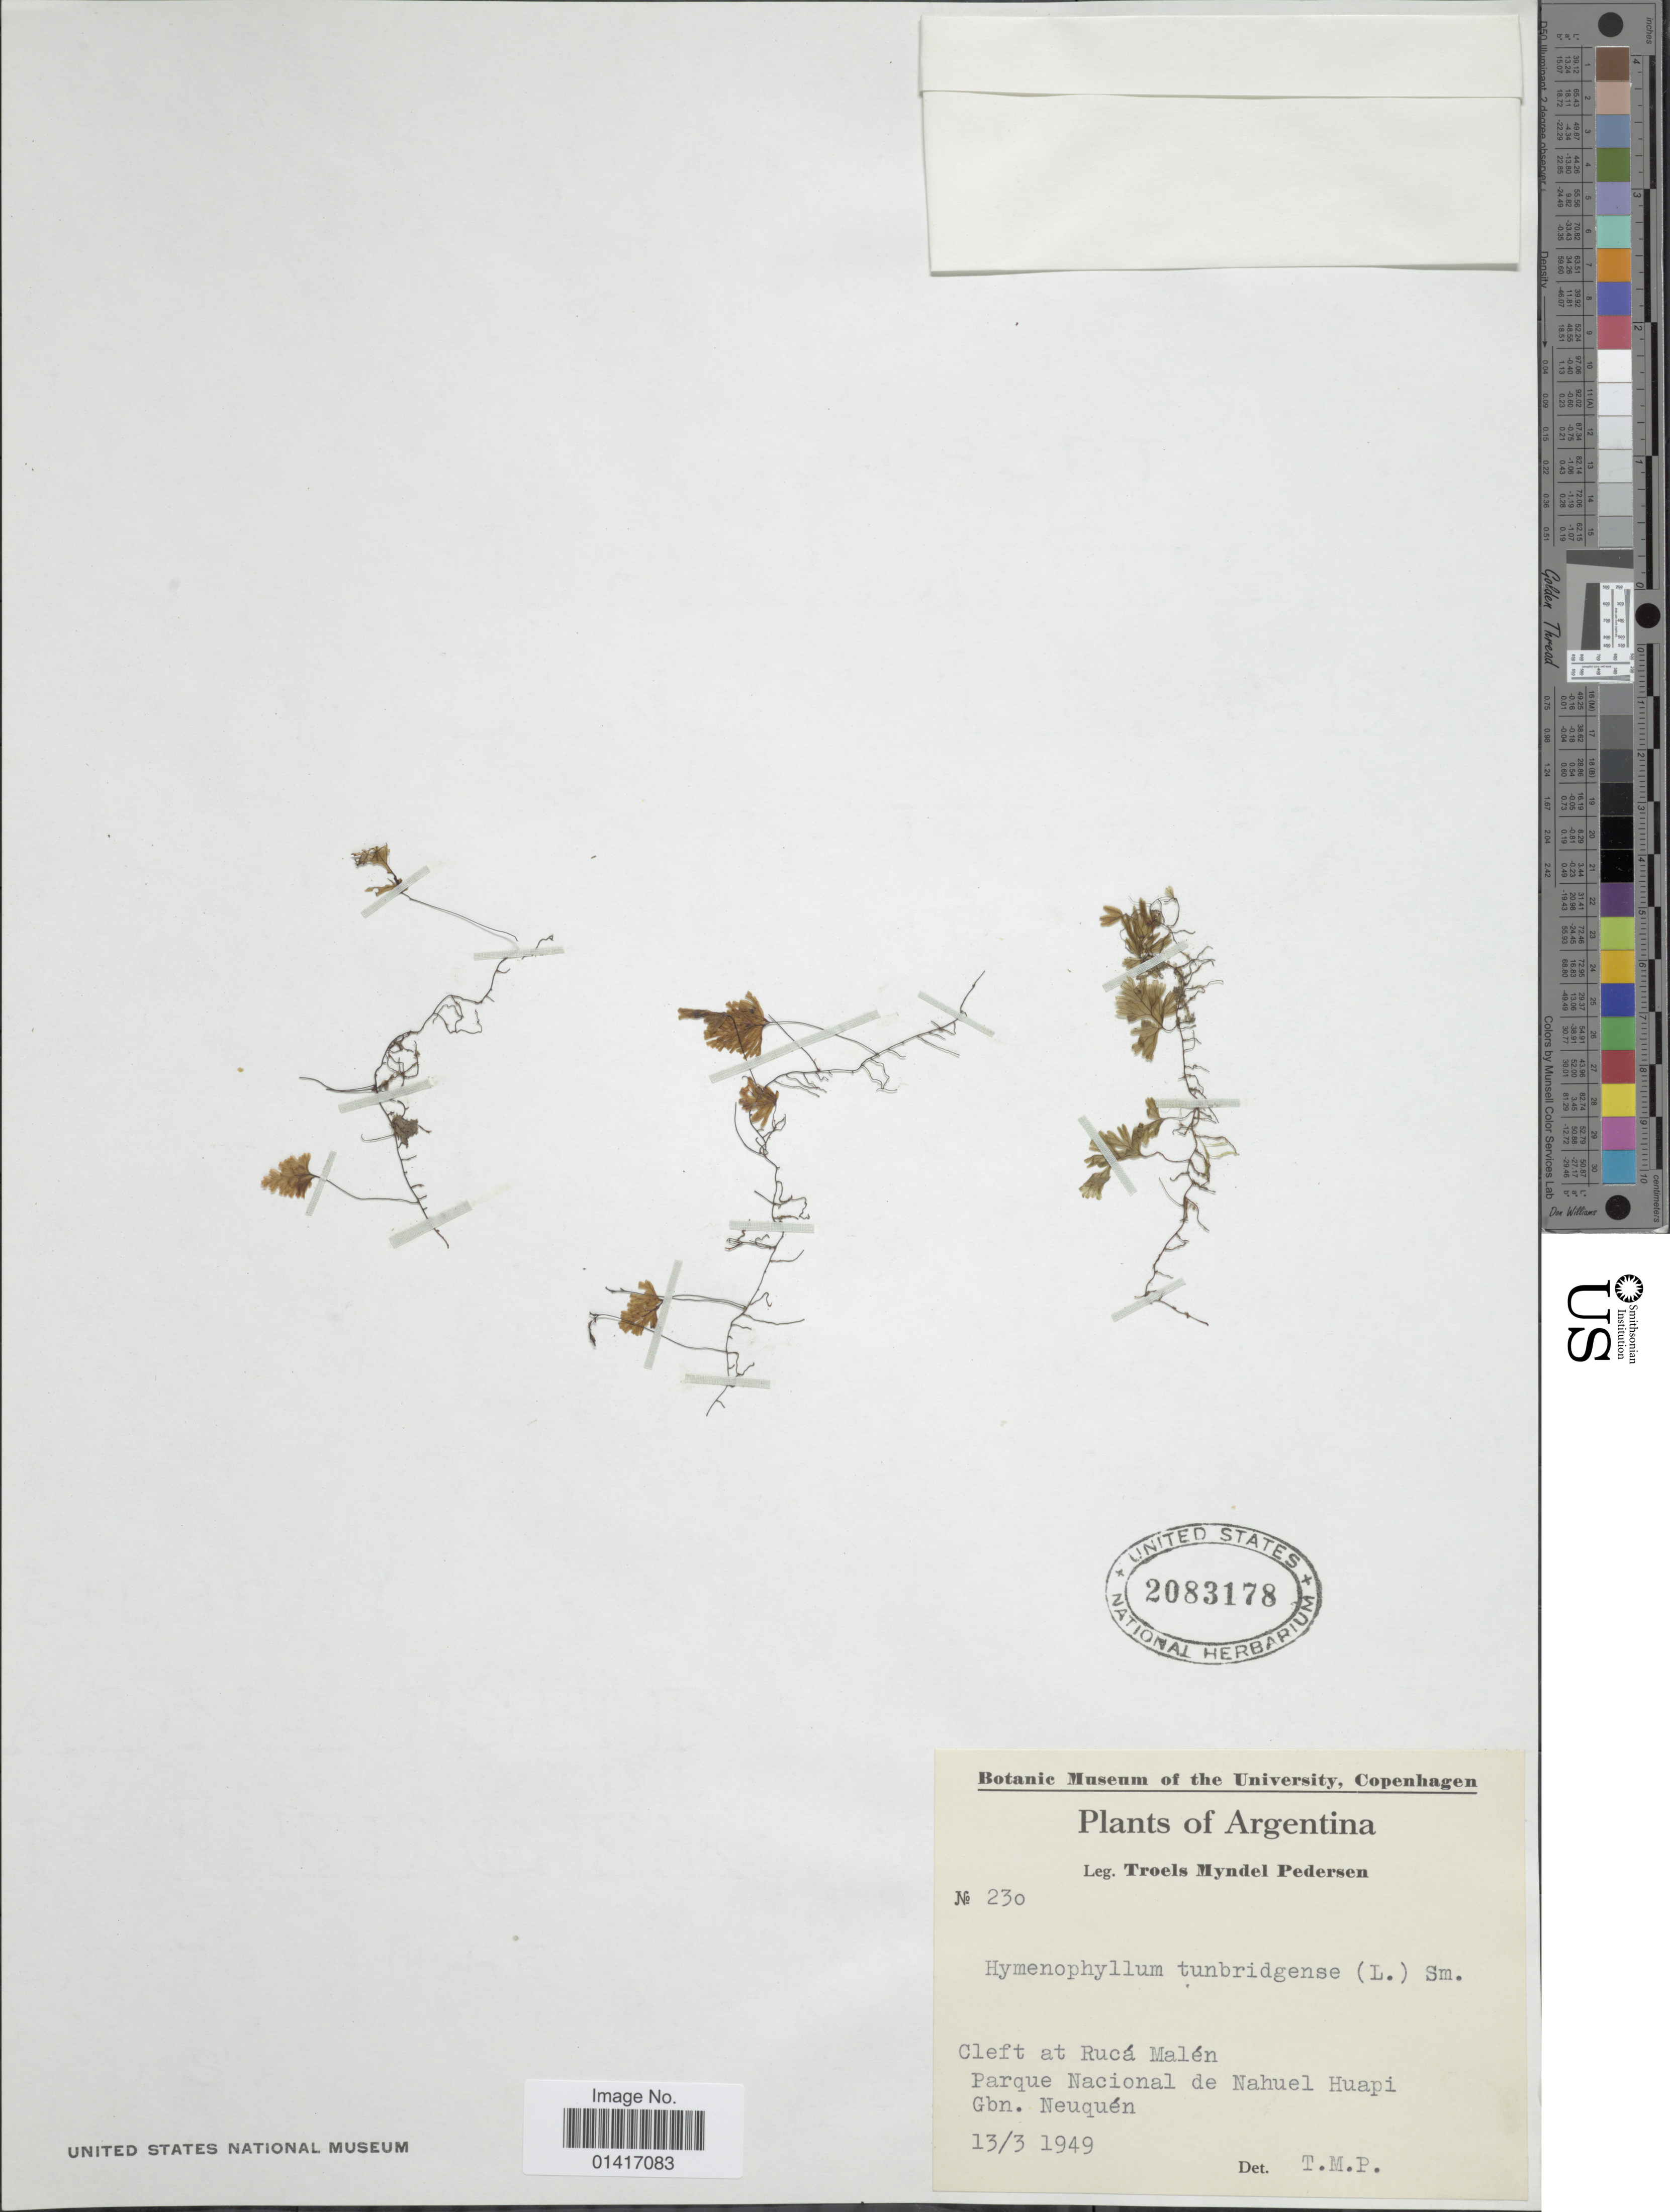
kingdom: Plantae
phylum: Tracheophyta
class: Polypodiopsida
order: Hymenophyllales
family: Hymenophyllaceae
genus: Hymenophyllum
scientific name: Hymenophyllum tunbrigense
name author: (L.) Small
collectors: T. Pederson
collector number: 230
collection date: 1949-03-13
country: Argentina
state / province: Neuquen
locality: Cleft at Rucá Malén. Parque Nacional de Nahuel Huapi. Gbn. Neuquén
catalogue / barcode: US 2083178